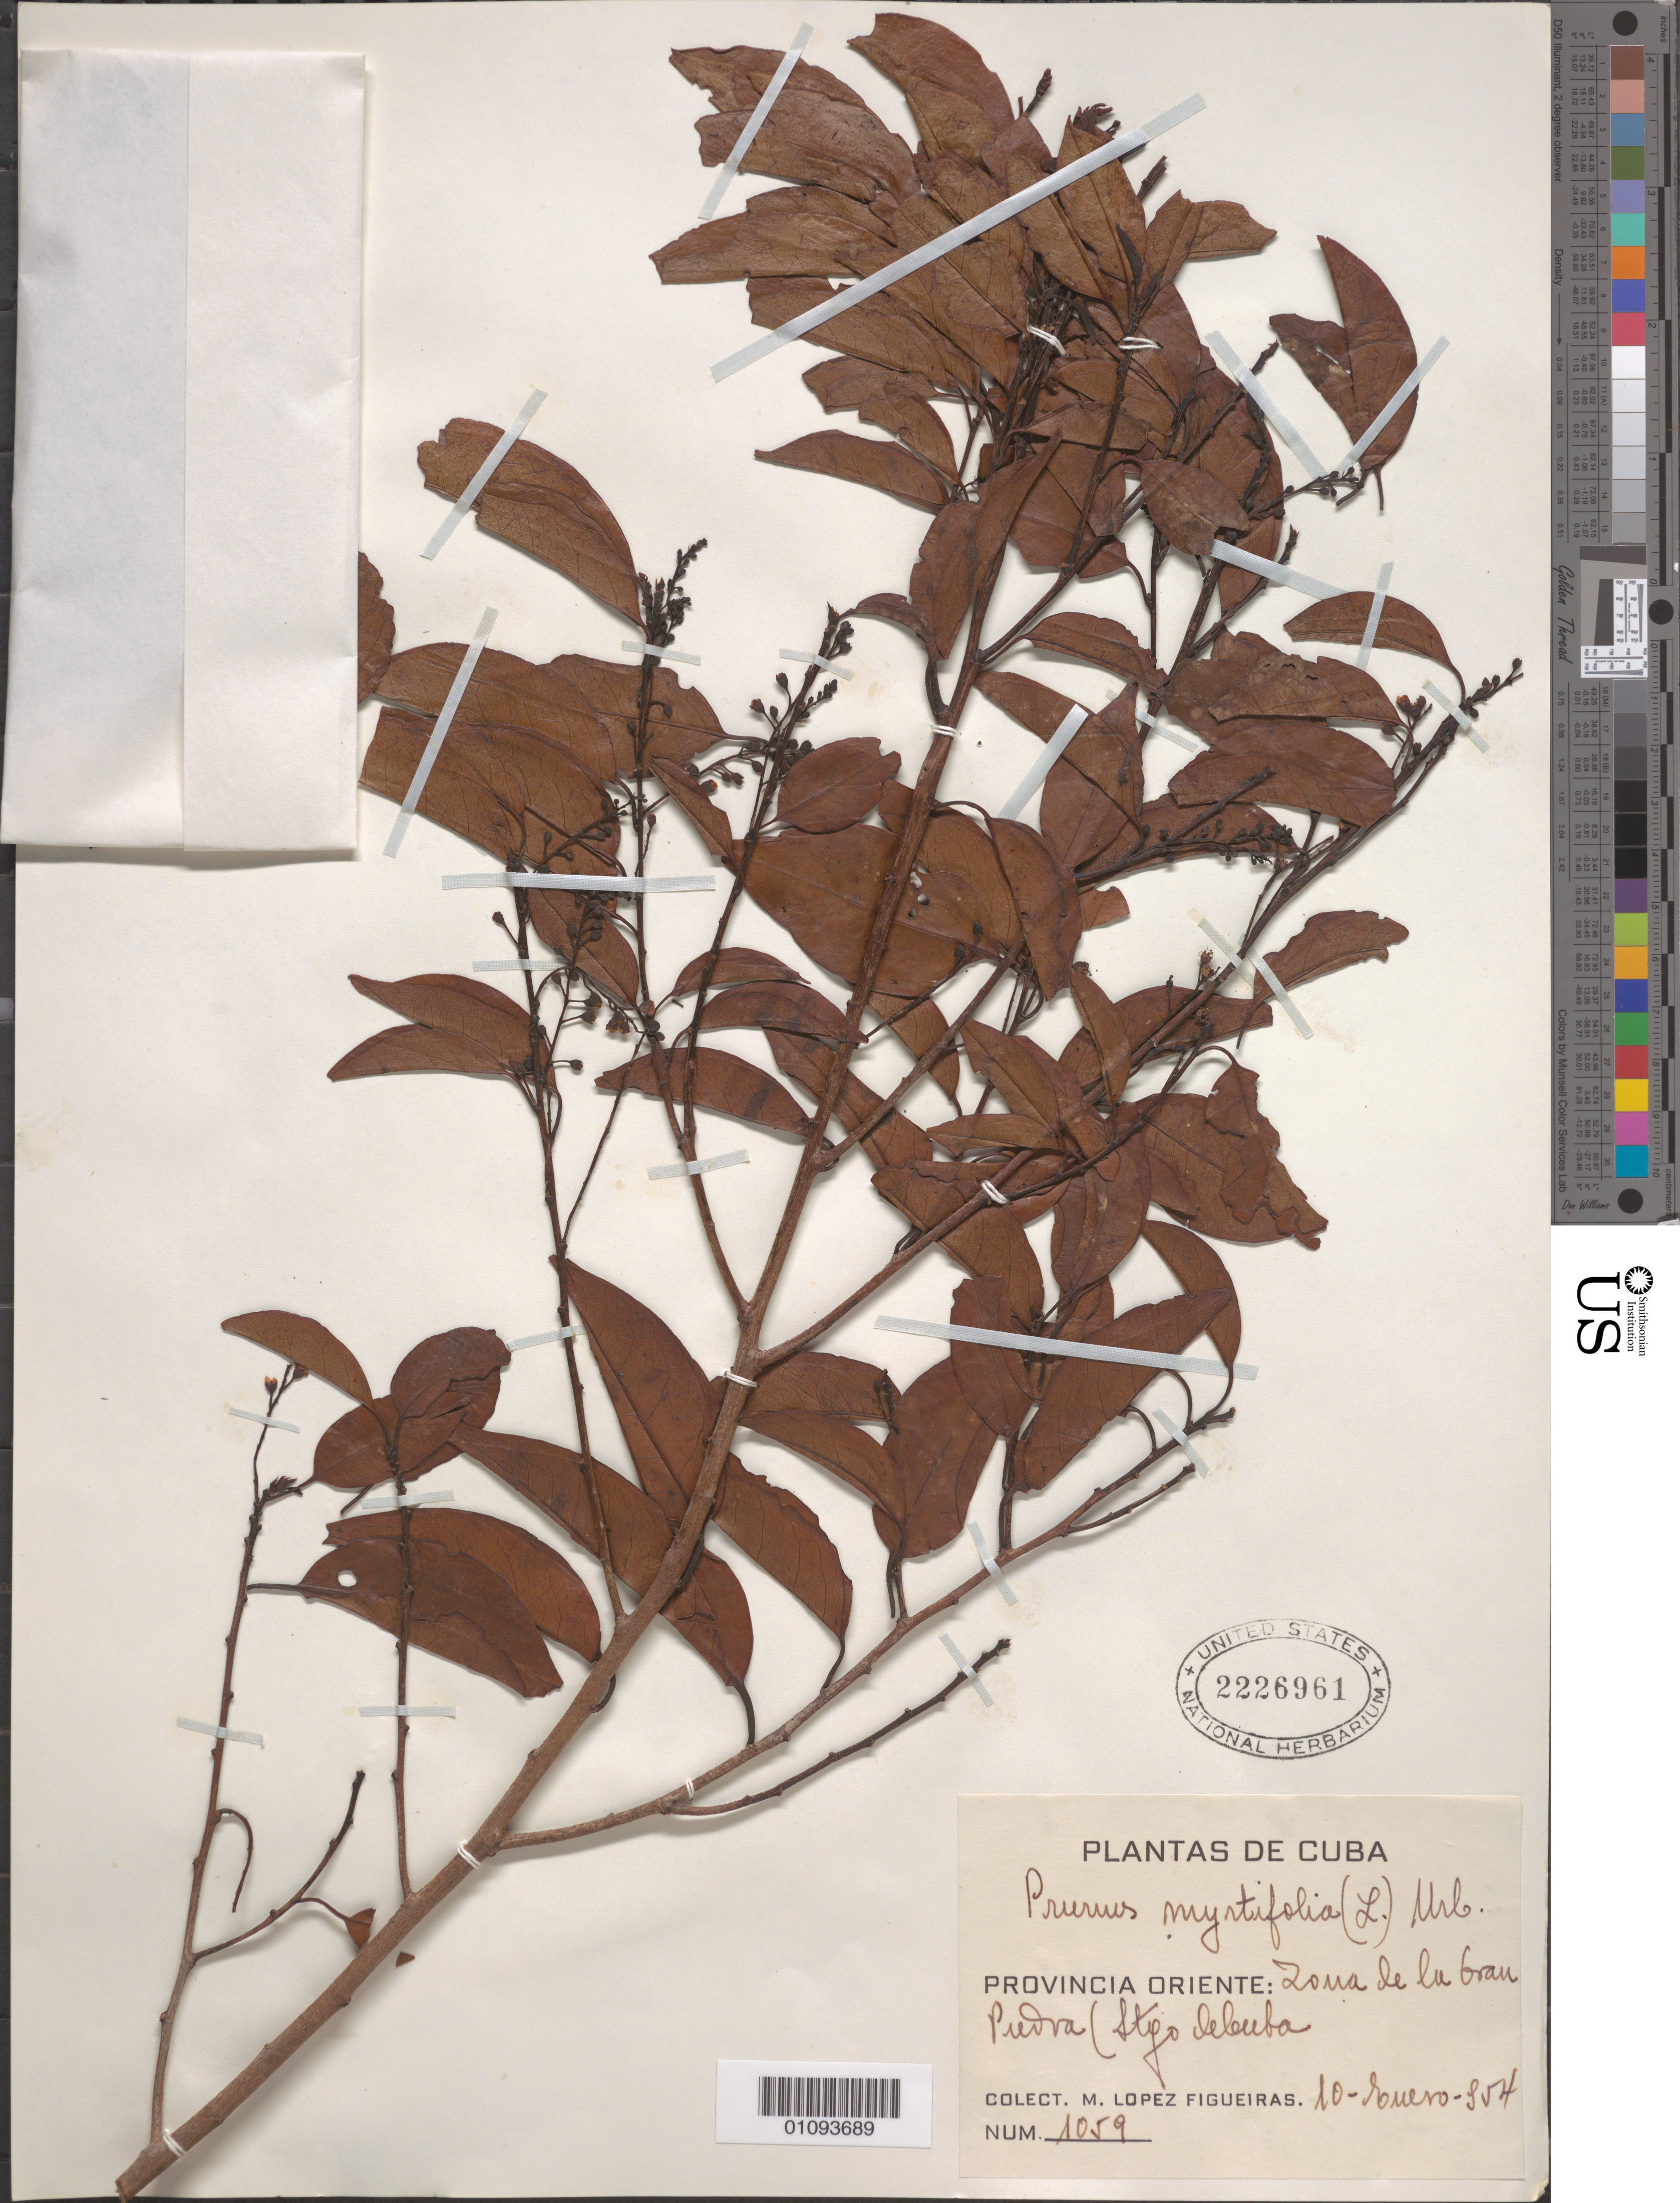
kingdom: Plantae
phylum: Tracheophyta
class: Magnoliopsida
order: Rosales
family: Rosaceae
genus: Prunus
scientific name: Prunus myrtifolia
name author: (L.) Urb.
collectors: M. López Figueiras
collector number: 1057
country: Cuba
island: Cuba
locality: Oriente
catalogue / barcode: US 2226961